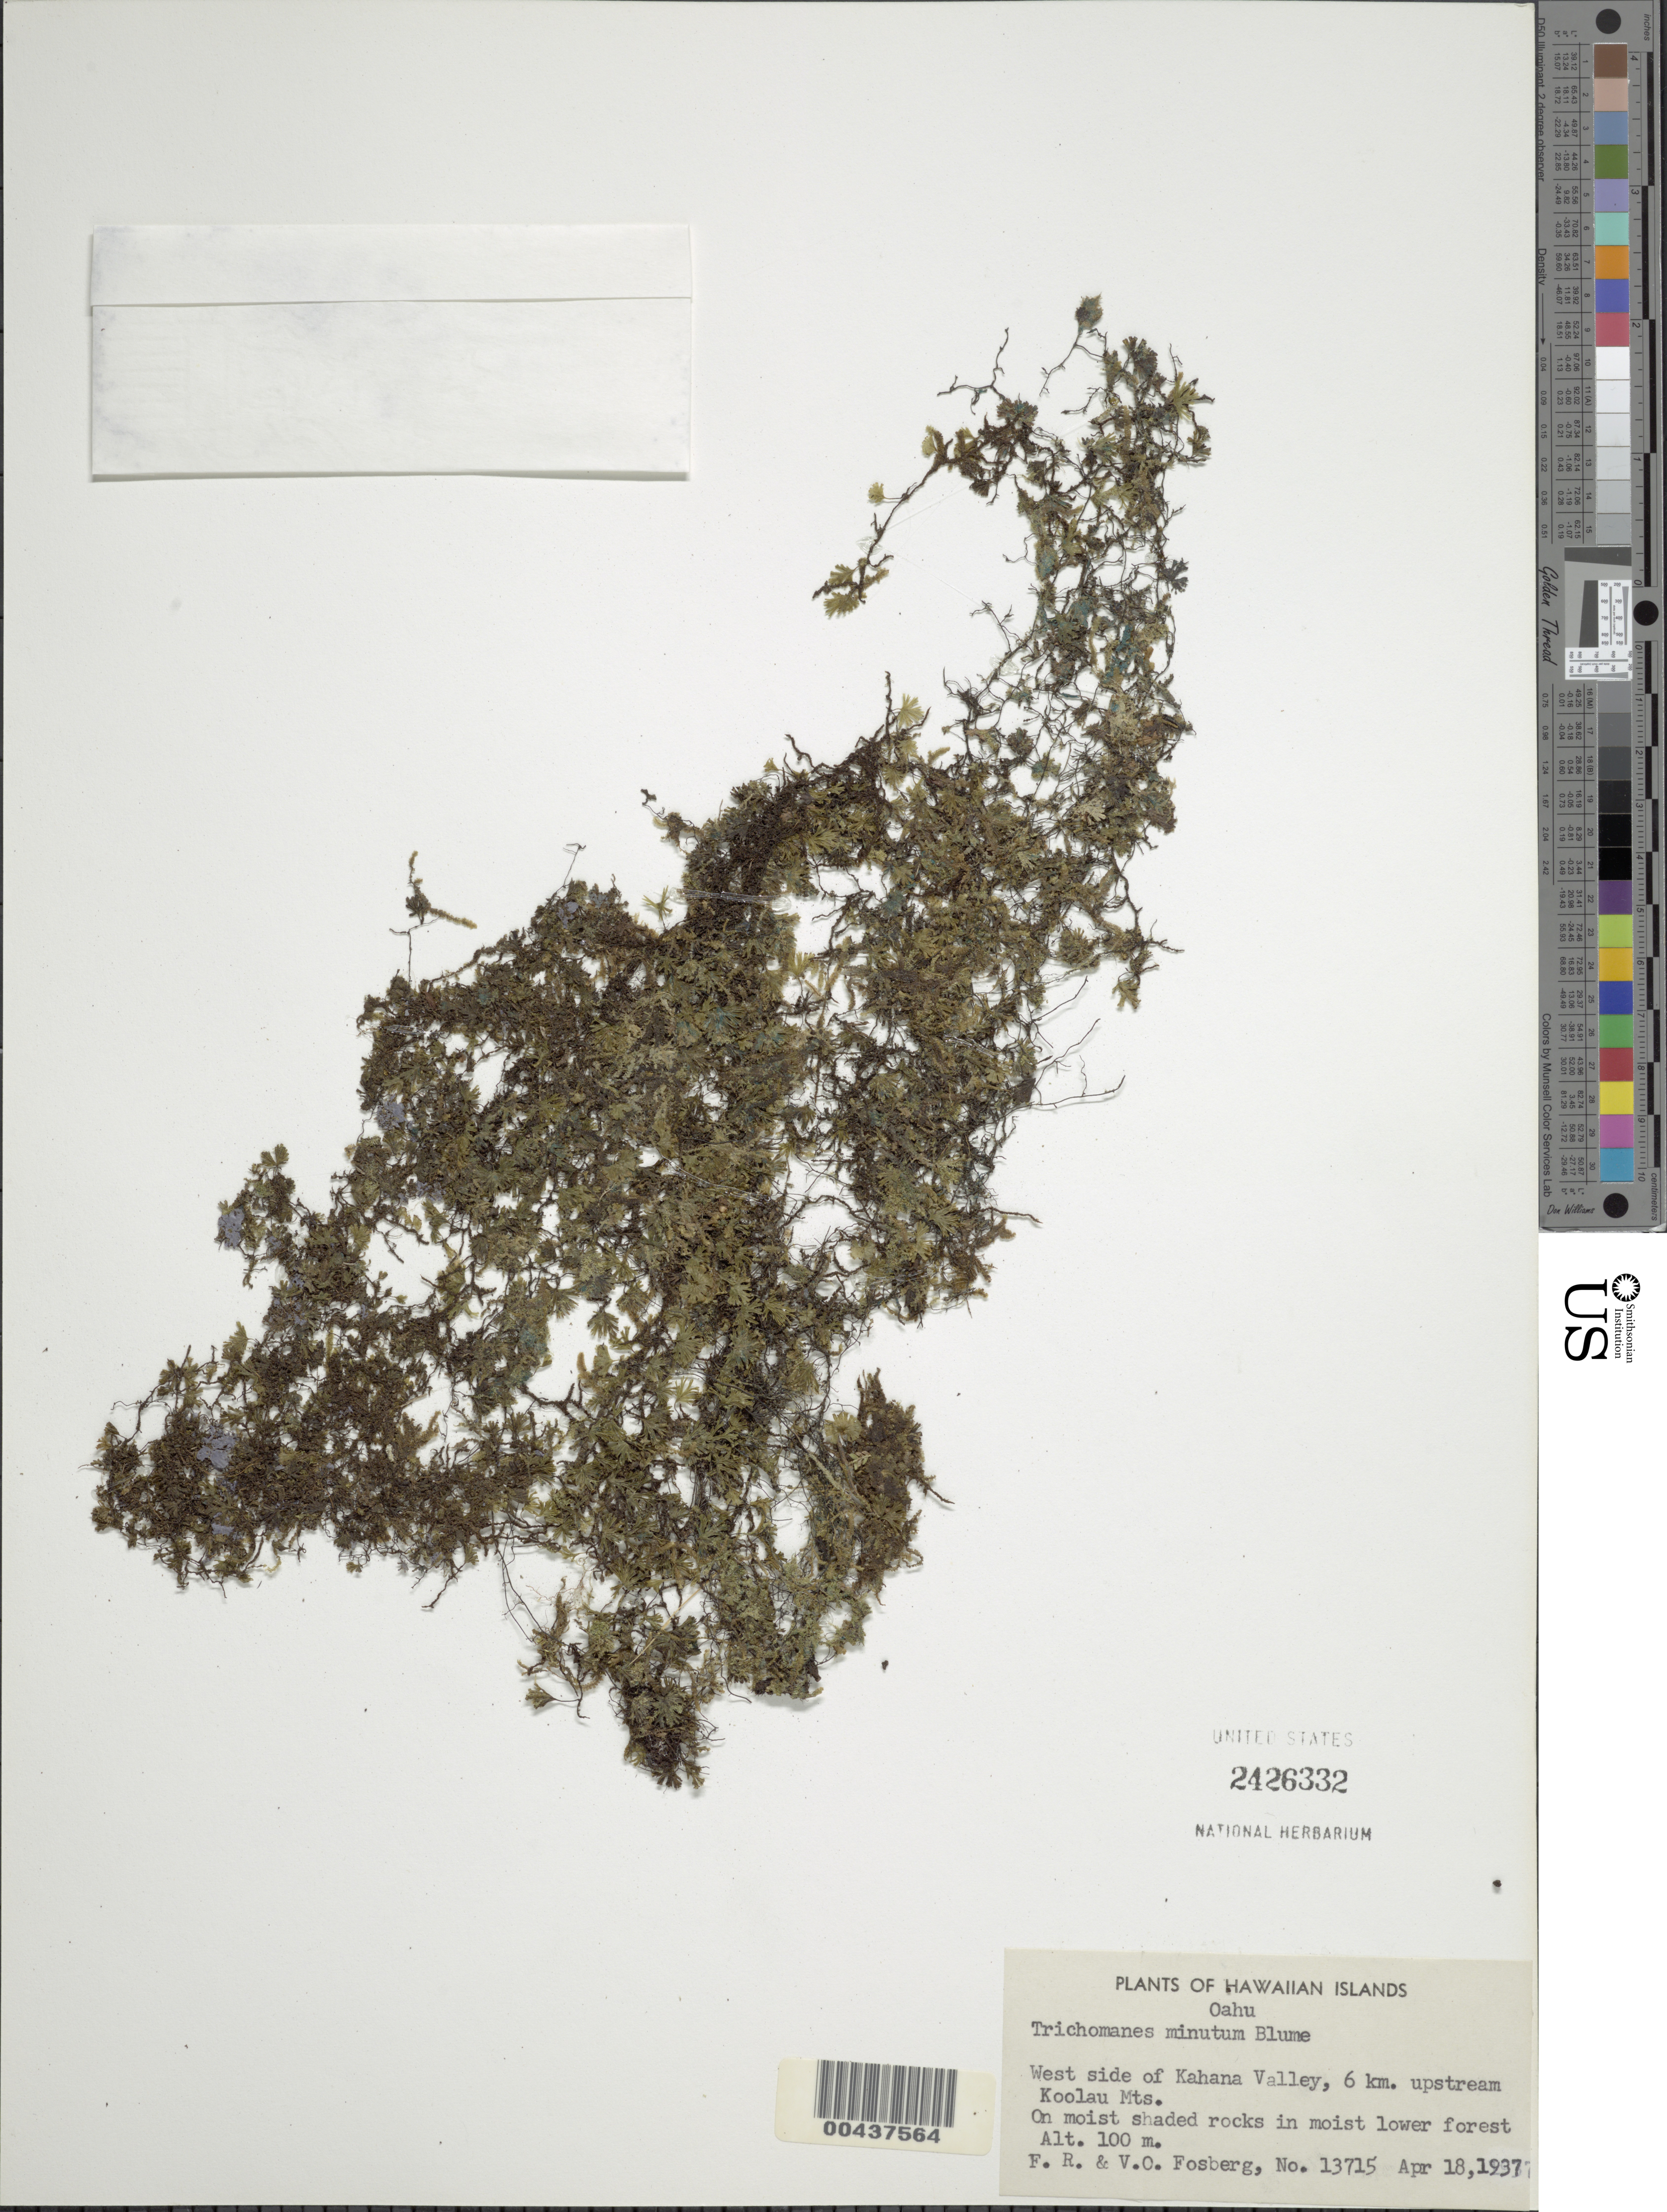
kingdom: Plantae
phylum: Tracheophyta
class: Polypodiopsida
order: Hymenophyllales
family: Hymenophyllaceae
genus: Crepidomanes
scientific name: Crepidomanes minutum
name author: (Blume) K. Iwats.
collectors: F. R. Fosberg & V. O. Fosberg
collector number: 13715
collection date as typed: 18 Apr 1937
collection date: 1937-04-18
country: United States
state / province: Hawaii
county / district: Honolulu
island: Oahu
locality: W side of Kahana Valley, 6 km. upstream Koolau Mts.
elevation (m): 100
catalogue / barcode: US 2426332